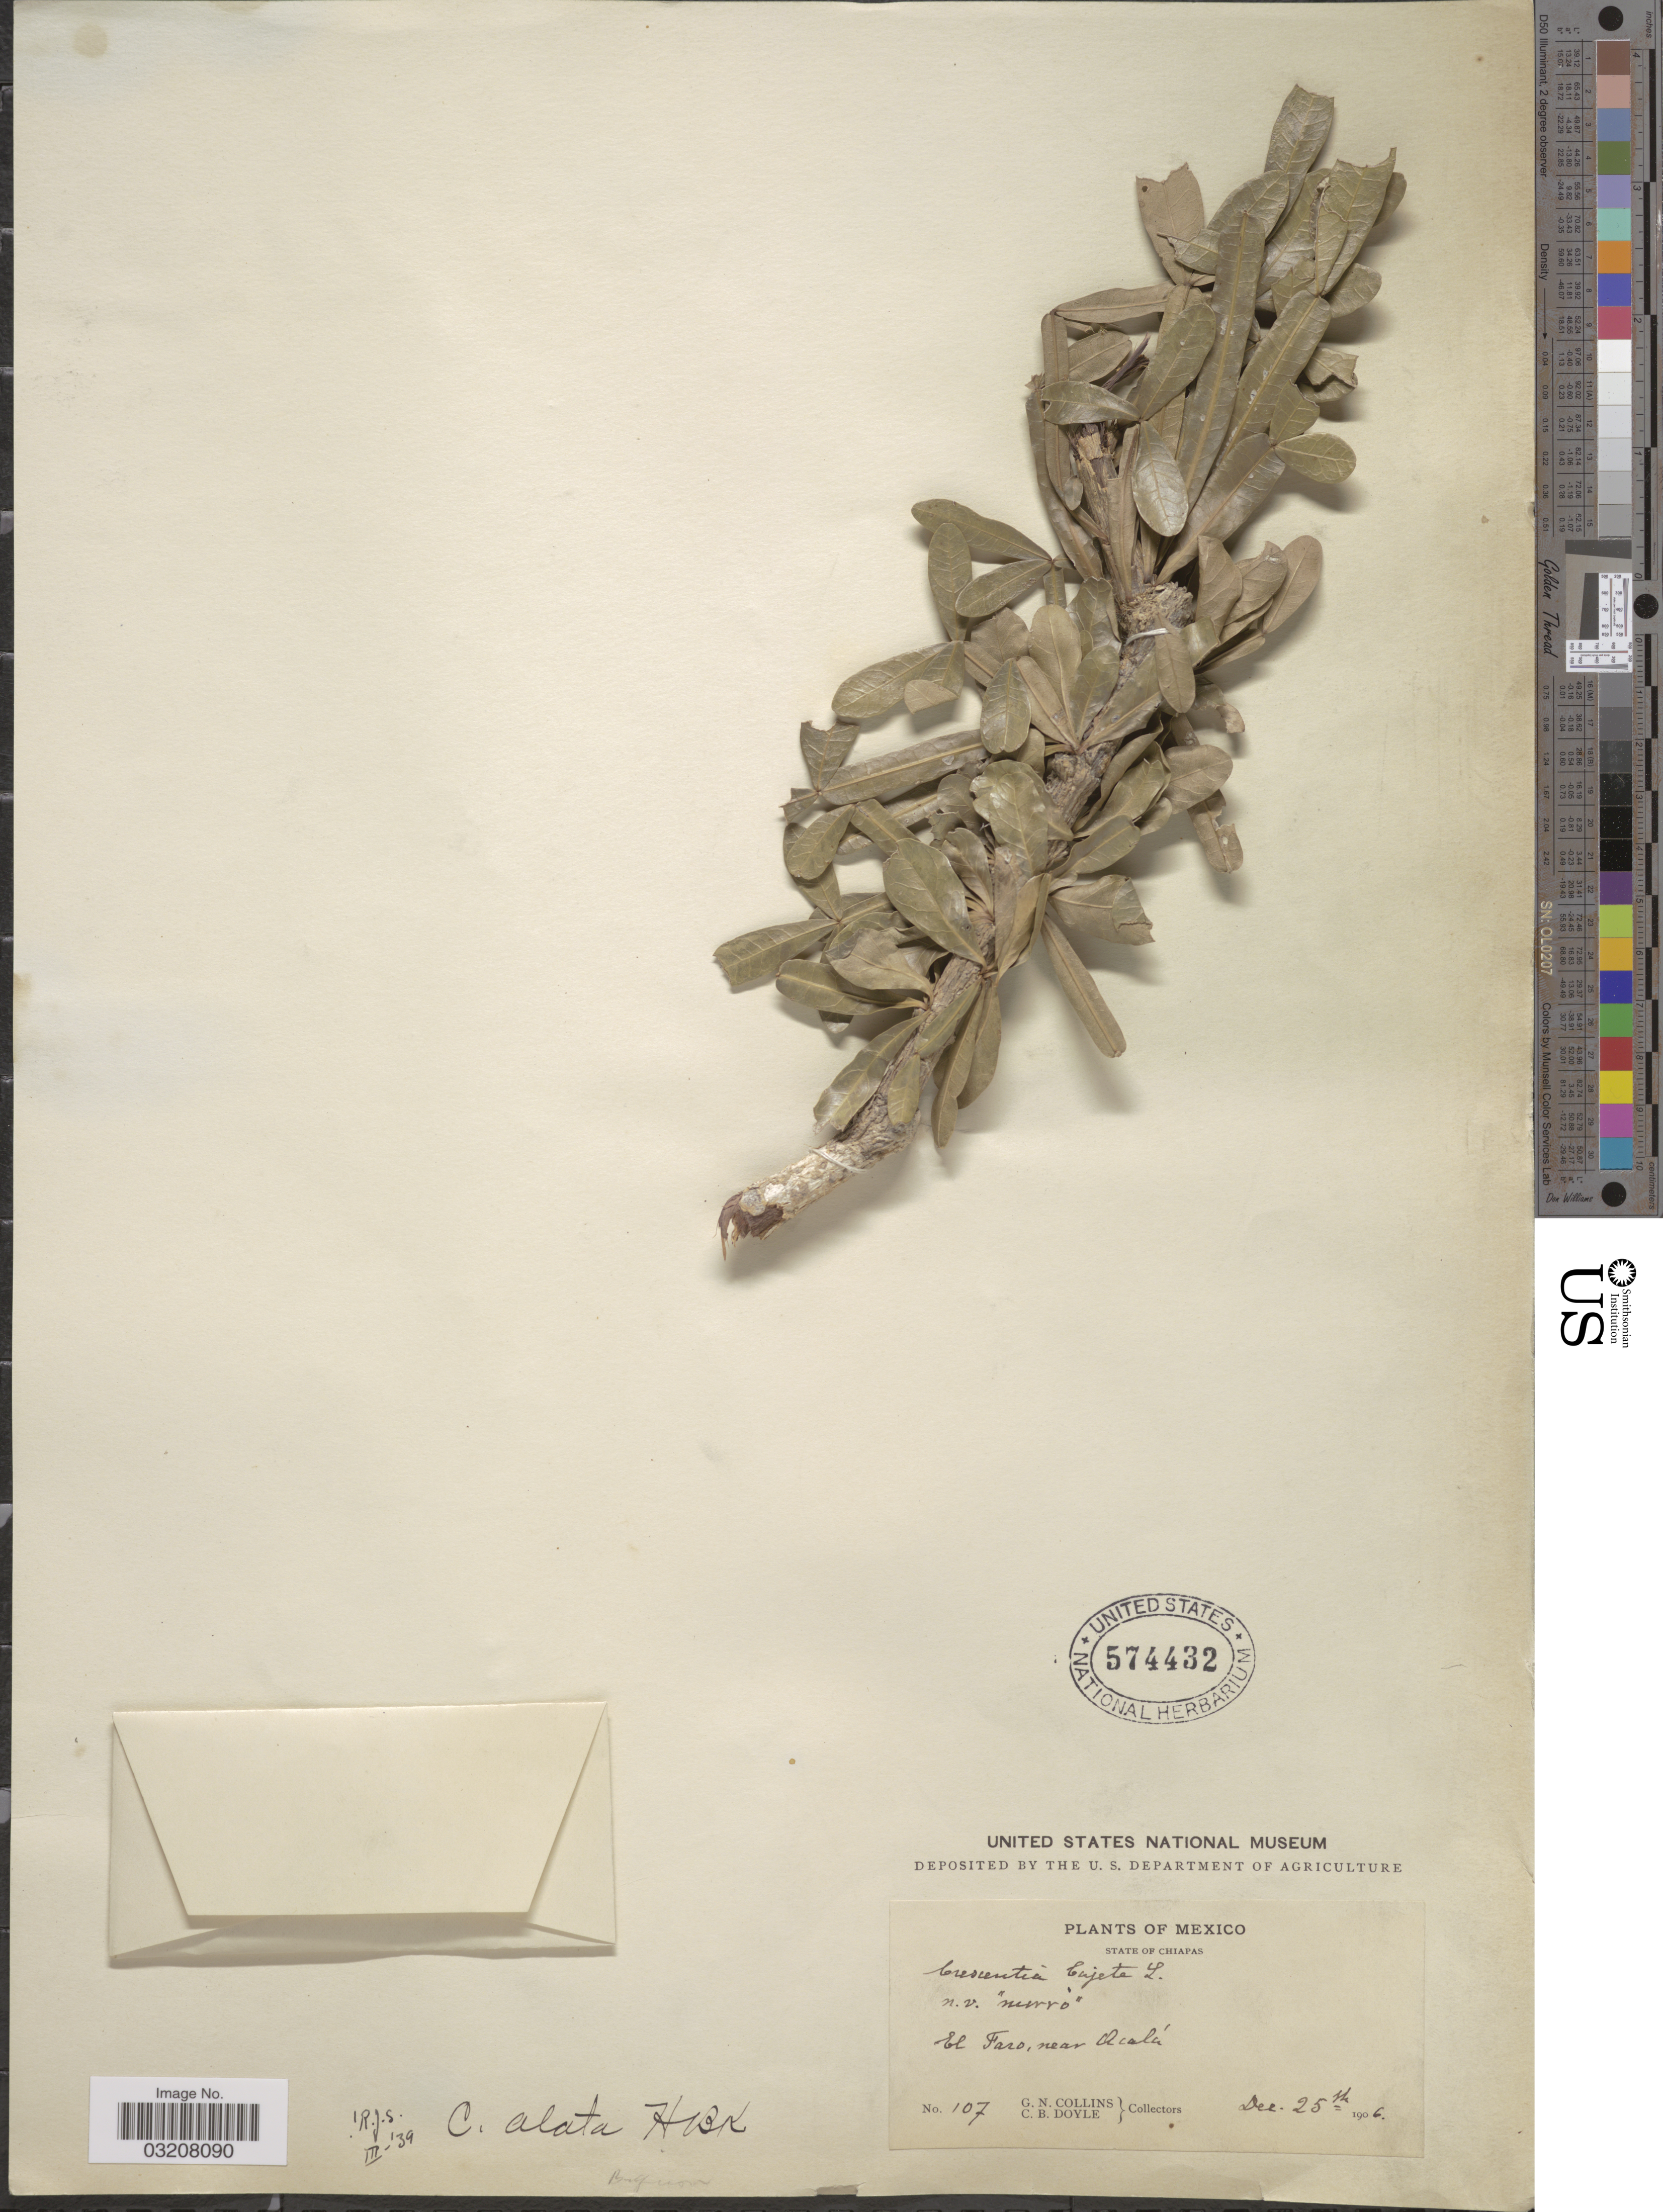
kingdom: Plantae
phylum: Tracheophyta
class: Magnoliopsida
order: Lamiales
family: Bignoniaceae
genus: Crescentia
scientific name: Crescentia alata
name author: Kunth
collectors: G. Collins & C. Doyle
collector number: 107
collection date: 1906-12-25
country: Mexico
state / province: Chiapas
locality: El Faro, near Acalá.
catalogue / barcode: US 574432